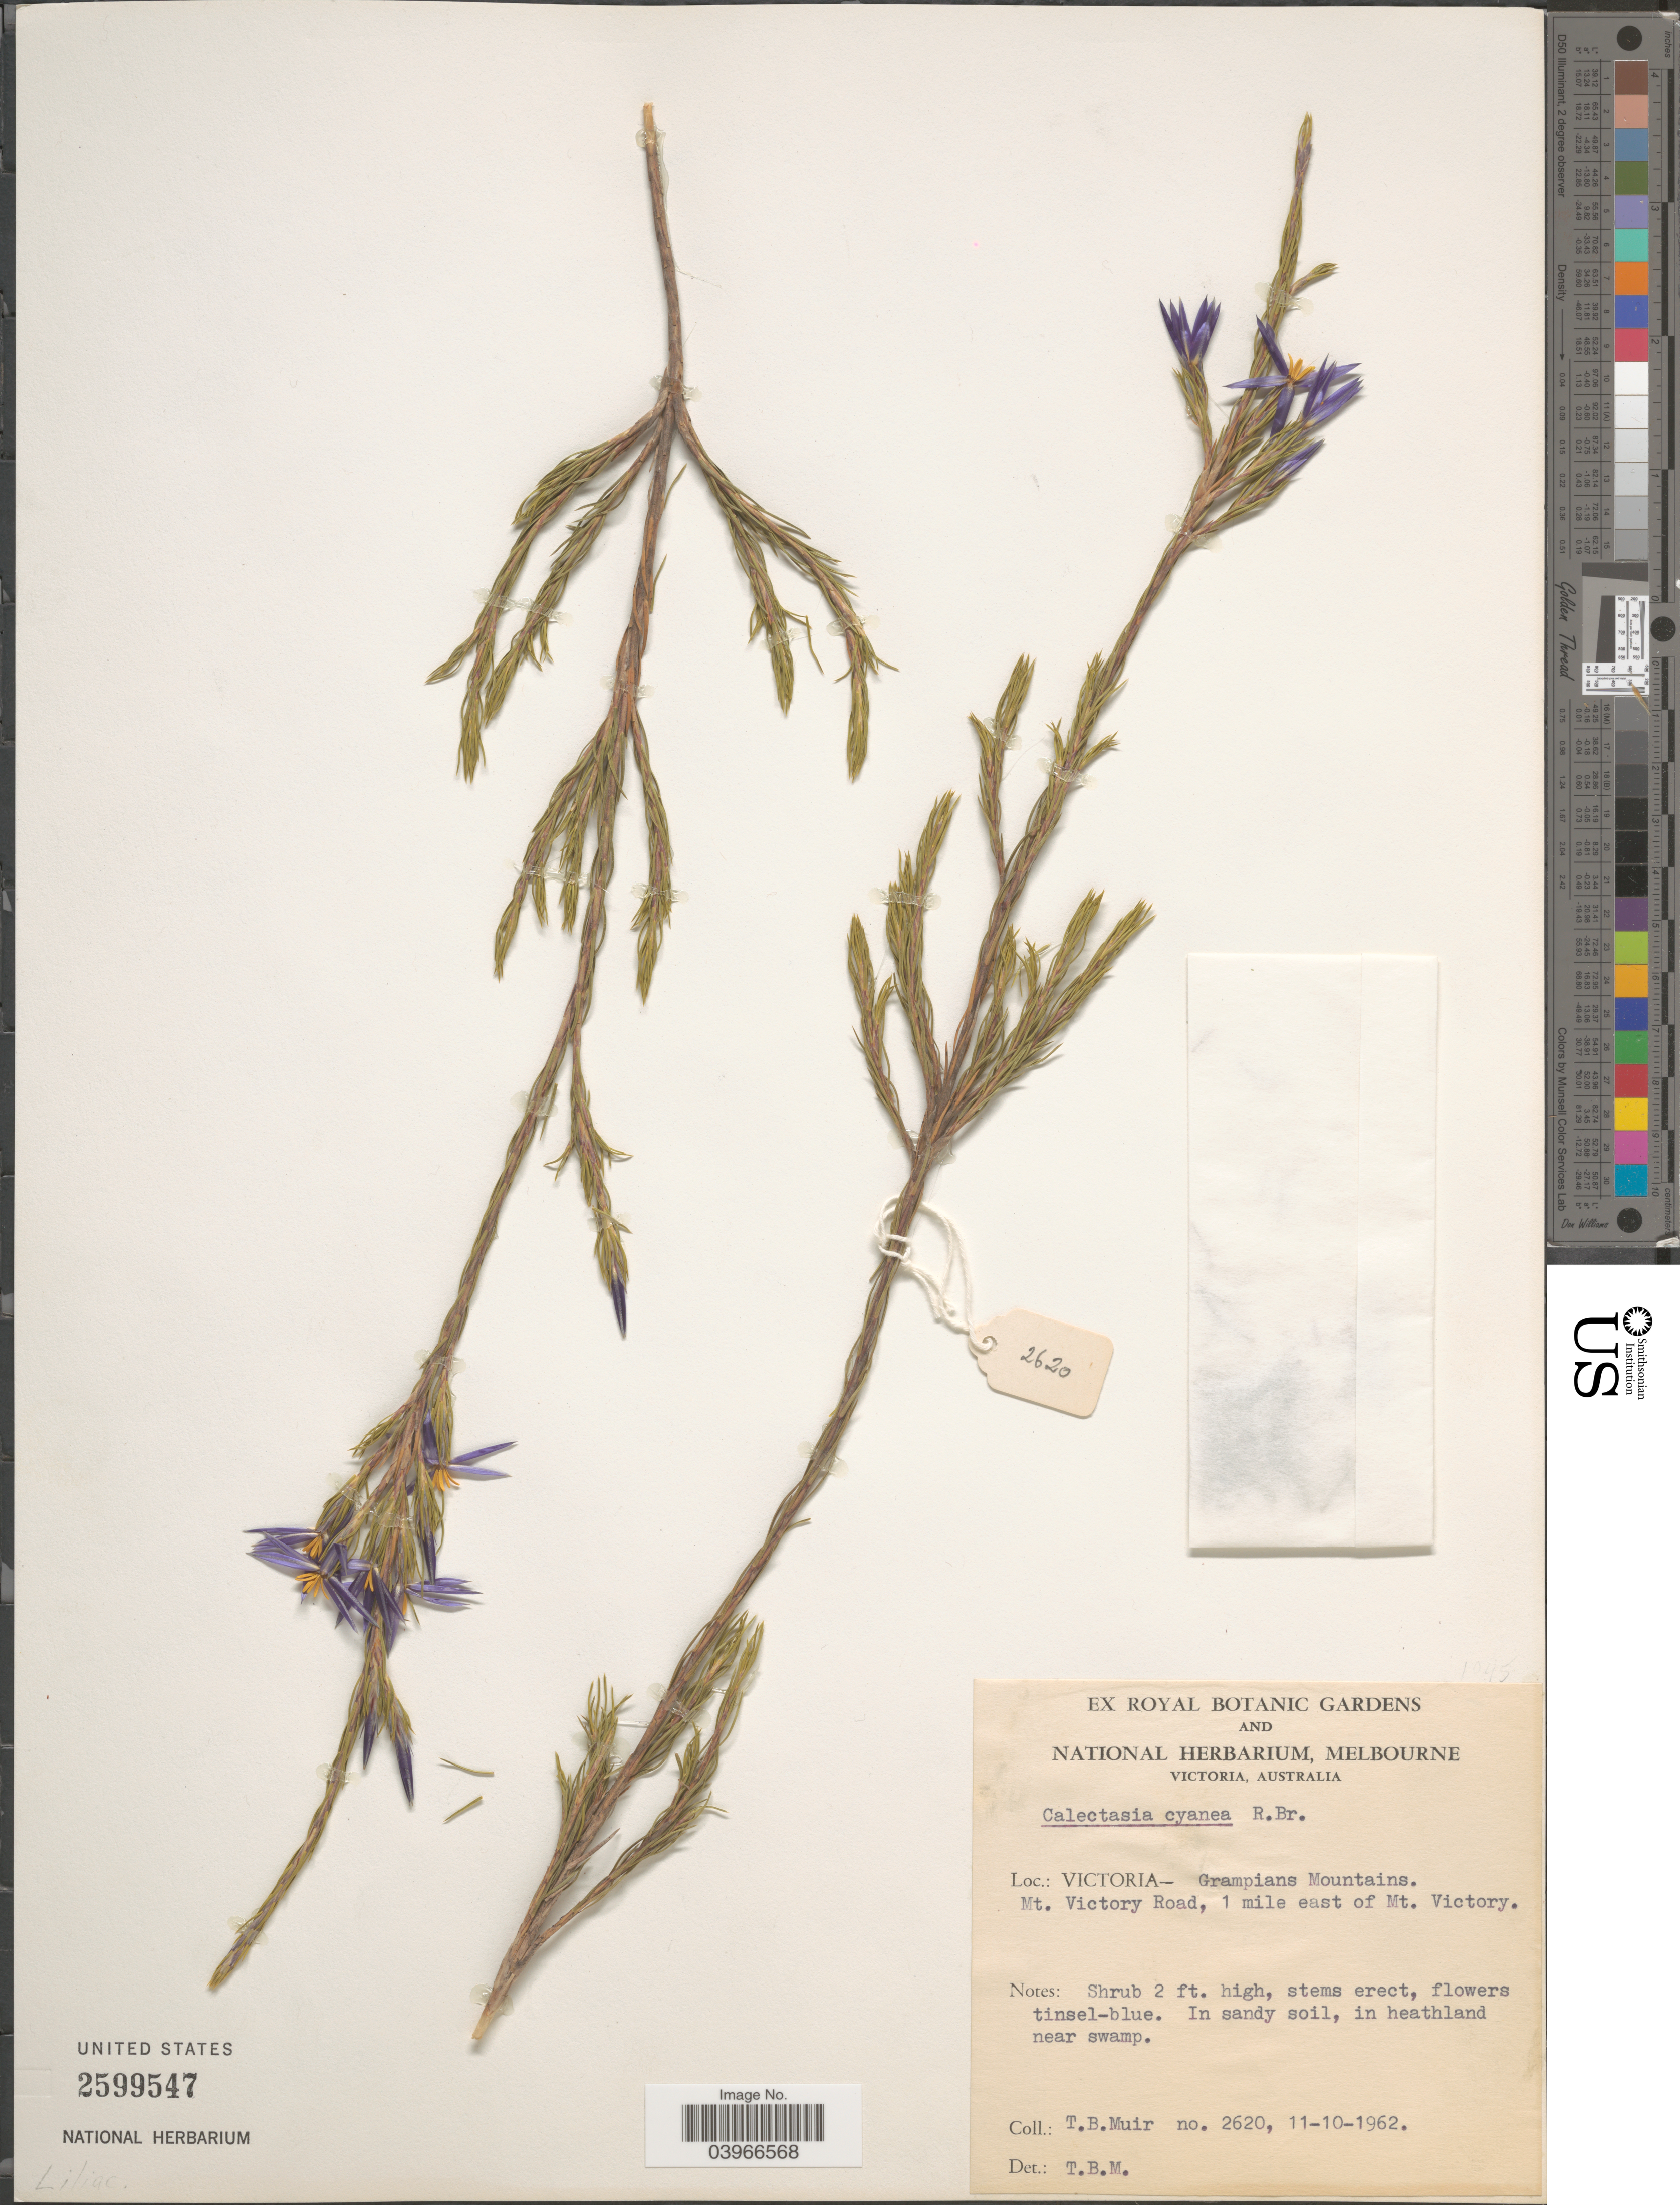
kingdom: Plantae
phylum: Tracheophyta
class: Liliopsida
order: Arecales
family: Dasypogonaceae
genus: Calectasia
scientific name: Calectasia cyanea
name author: R. Br.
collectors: T. Muir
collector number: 2620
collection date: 1962-10-11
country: Australia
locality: Victoria- Grampians Mountains. Mt. Victory Road, 1 mile east of Mt. Victory.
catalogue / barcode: US 2599547